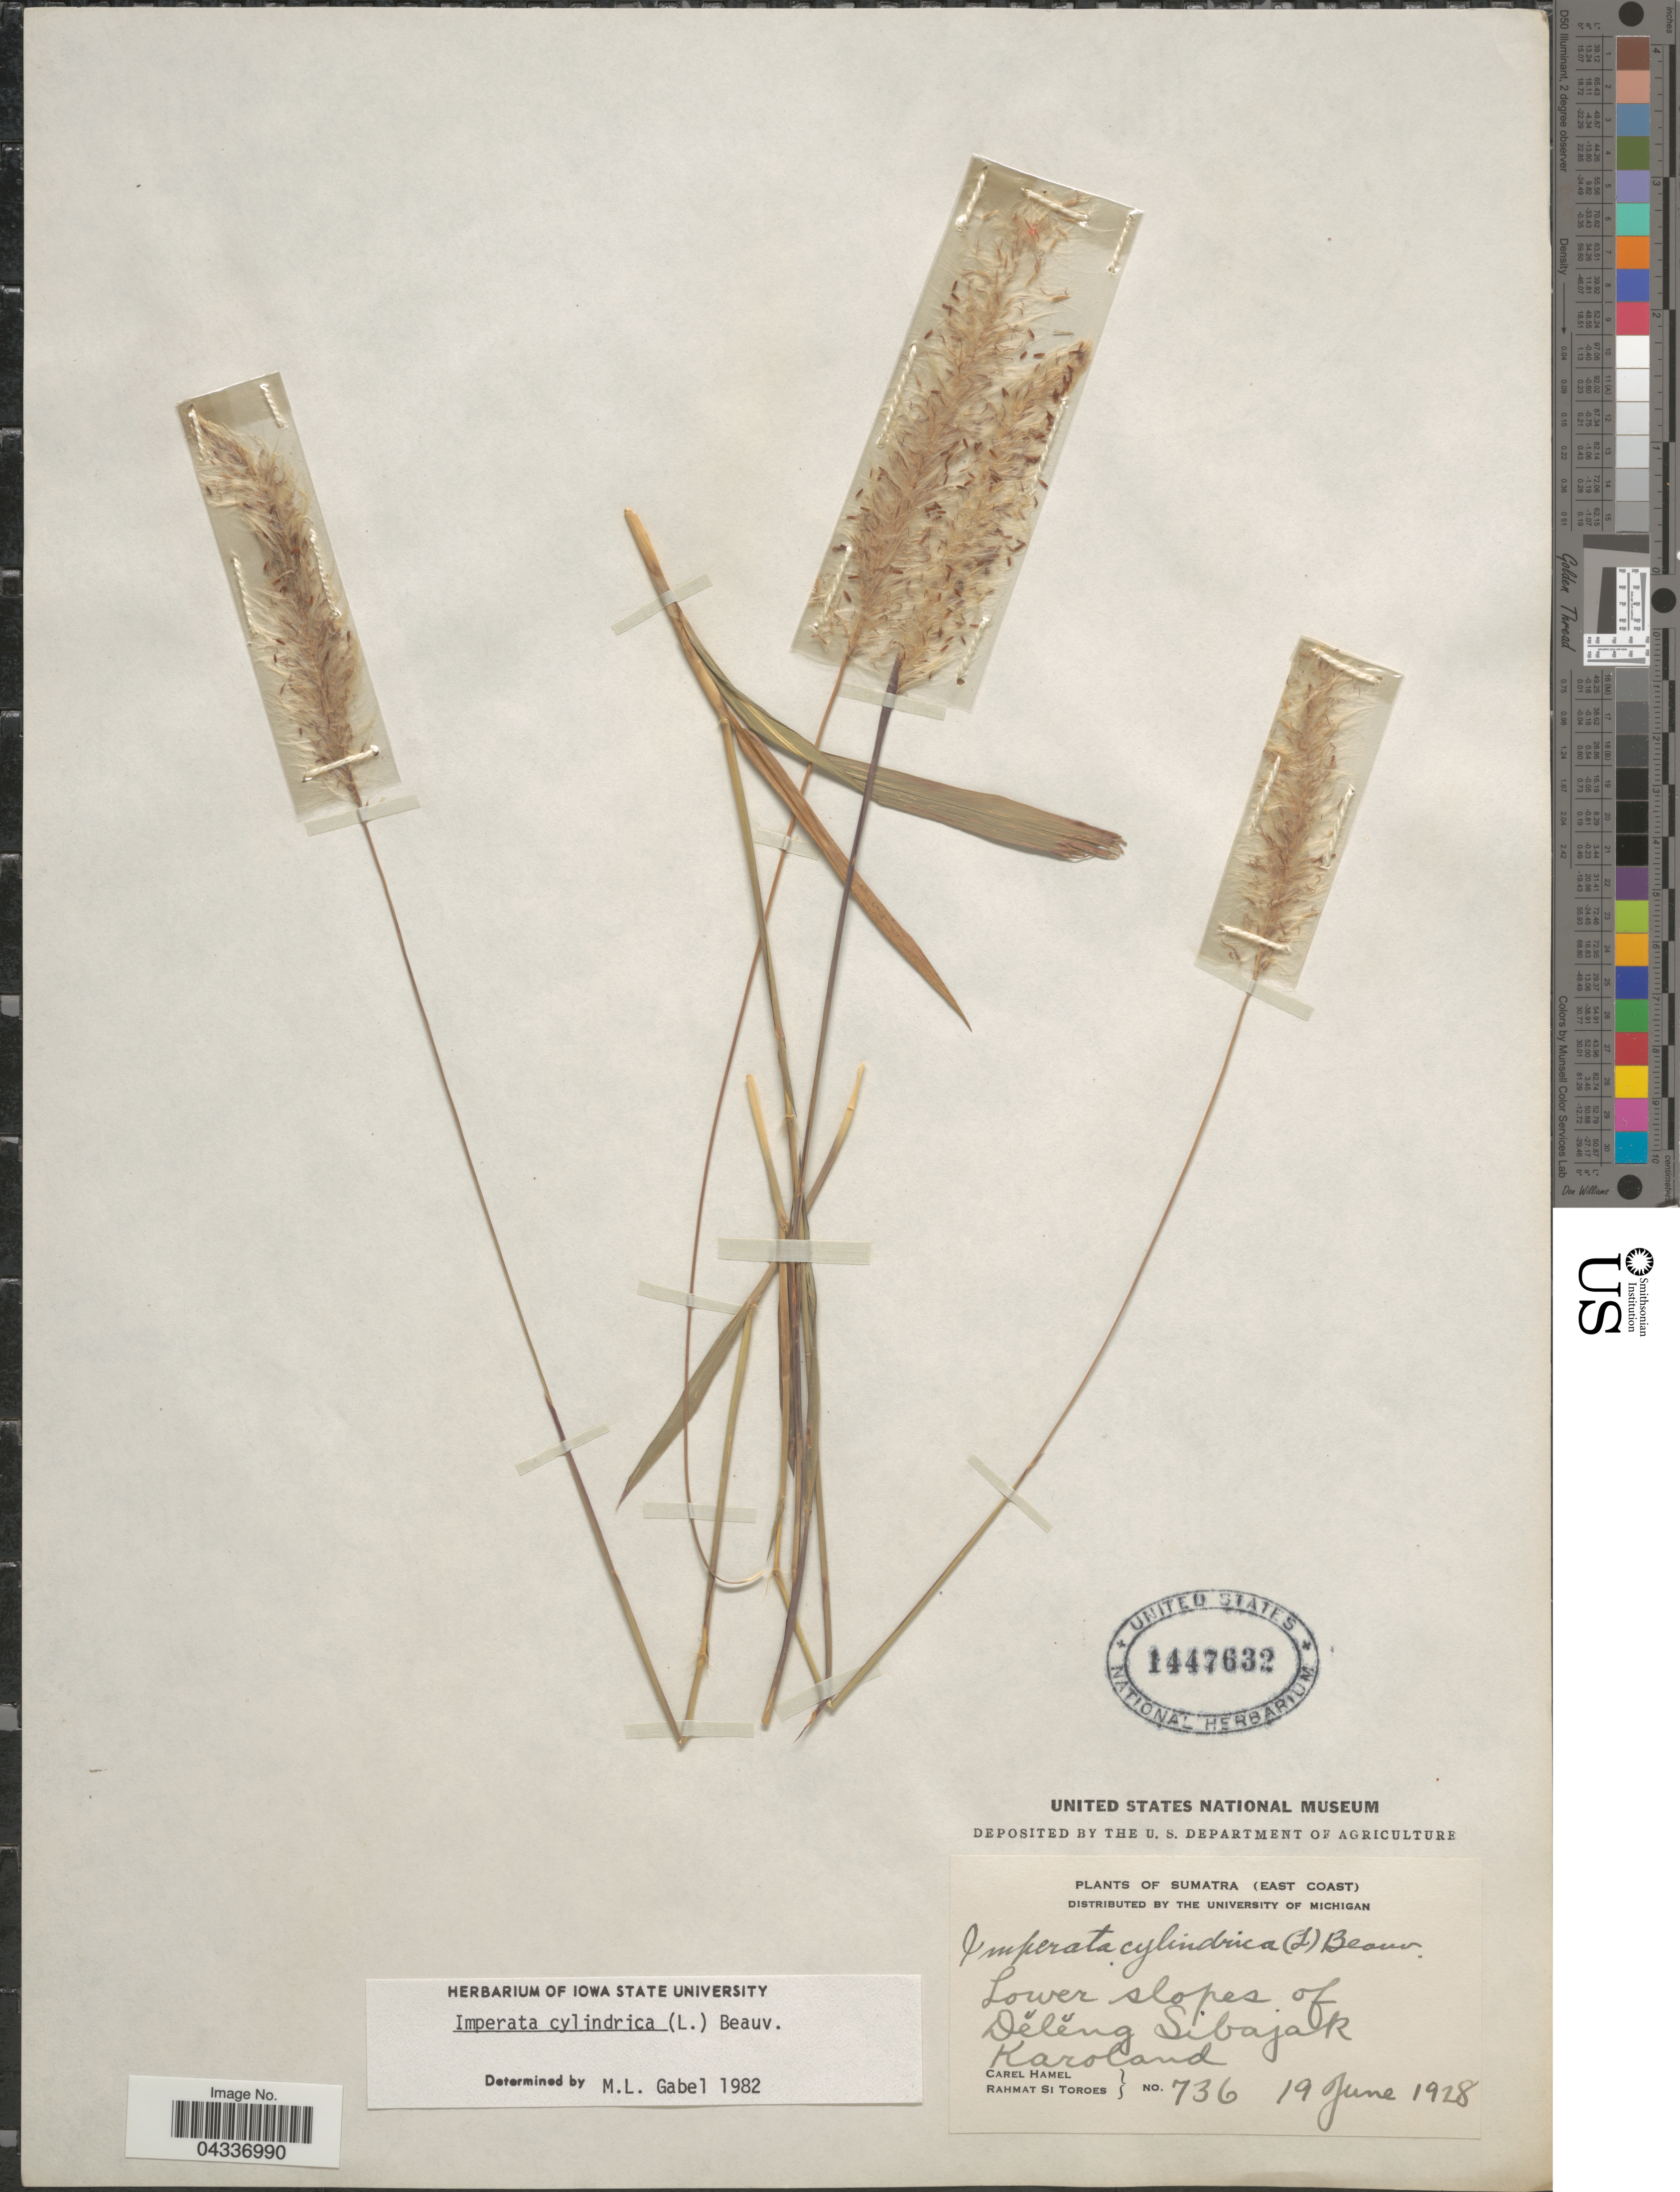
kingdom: Plantae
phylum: Tracheophyta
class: Liliopsida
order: Poales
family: Poaceae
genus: Imperata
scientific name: Imperata cylindrica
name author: (L.) P. Beauv.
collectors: C. Hamel & Rahmat Si Boeea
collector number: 736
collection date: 1928-06-19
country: Indonesia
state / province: Sumatra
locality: (East Coast). Lower slopes of Deleng Sivajak Karoland.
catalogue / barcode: US 1447632